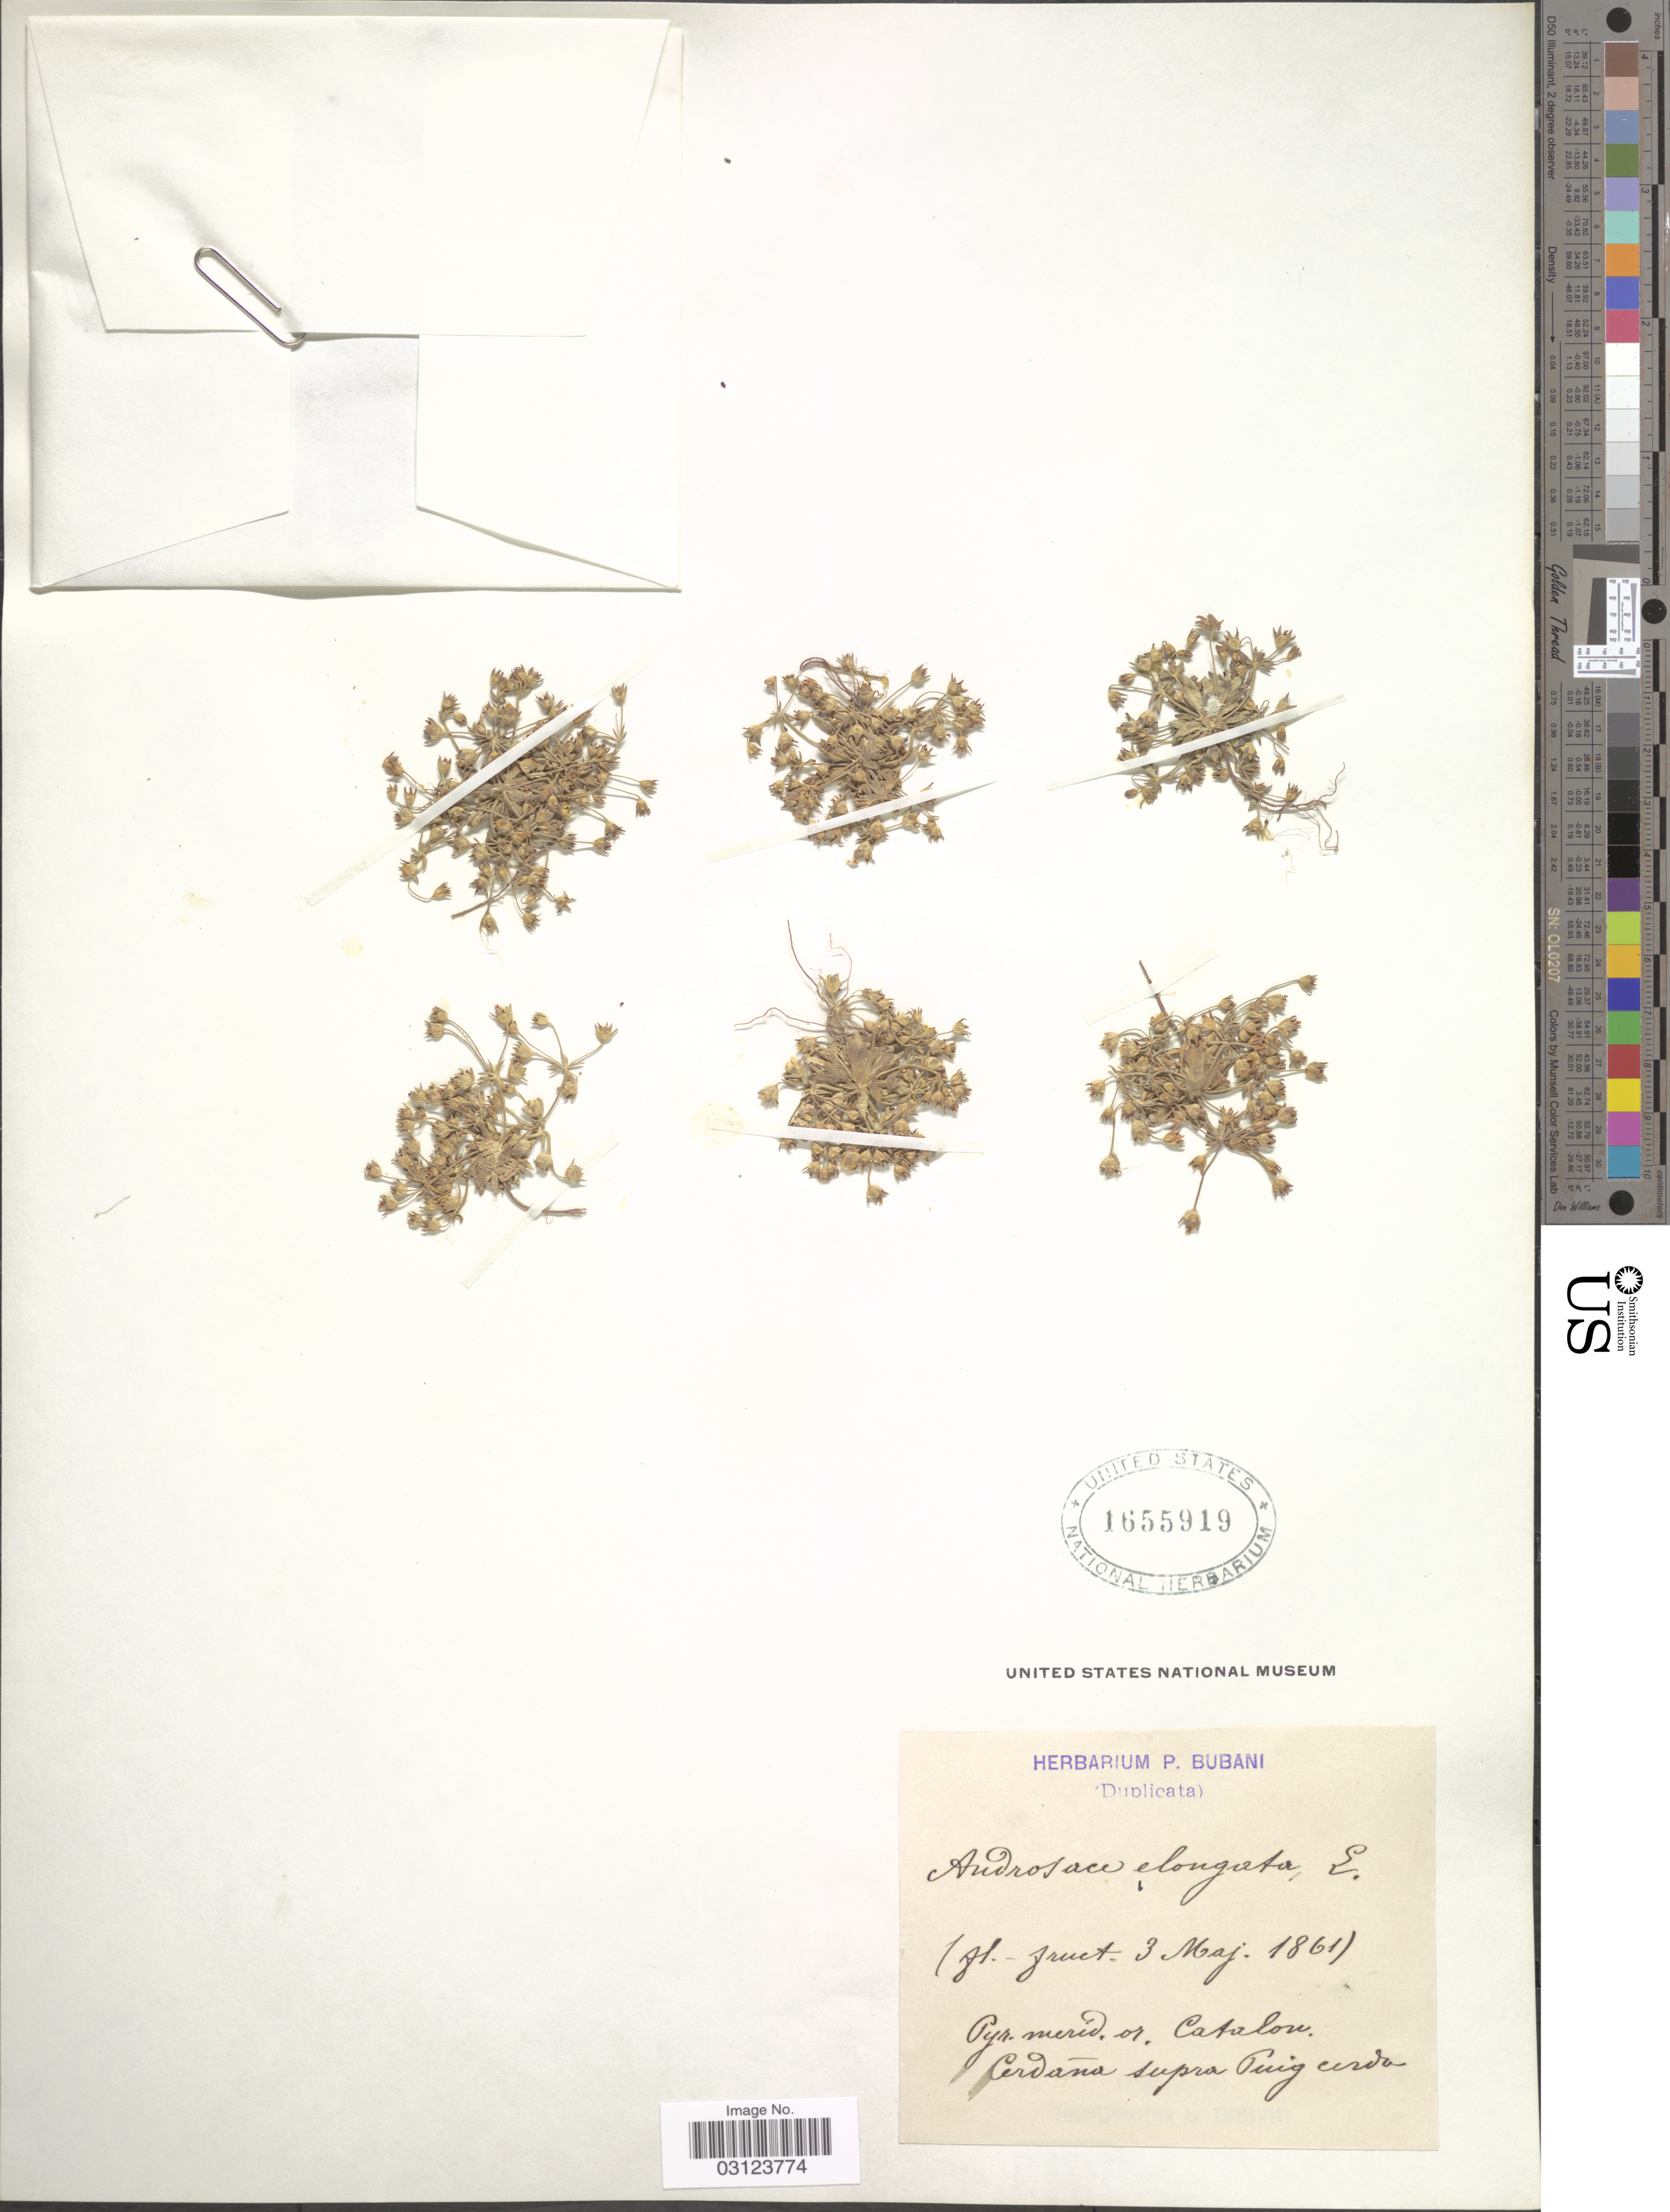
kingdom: Plantae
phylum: Tracheophyta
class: Magnoliopsida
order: Ericales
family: Primulaceae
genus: Androsace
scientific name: Androsace elongata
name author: L.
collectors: ex herb. P. Bubani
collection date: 1861-05-03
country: Spain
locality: Pyr. mer. or. Catalon, Cerdána supra Puigcerda.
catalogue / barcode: US 1655919